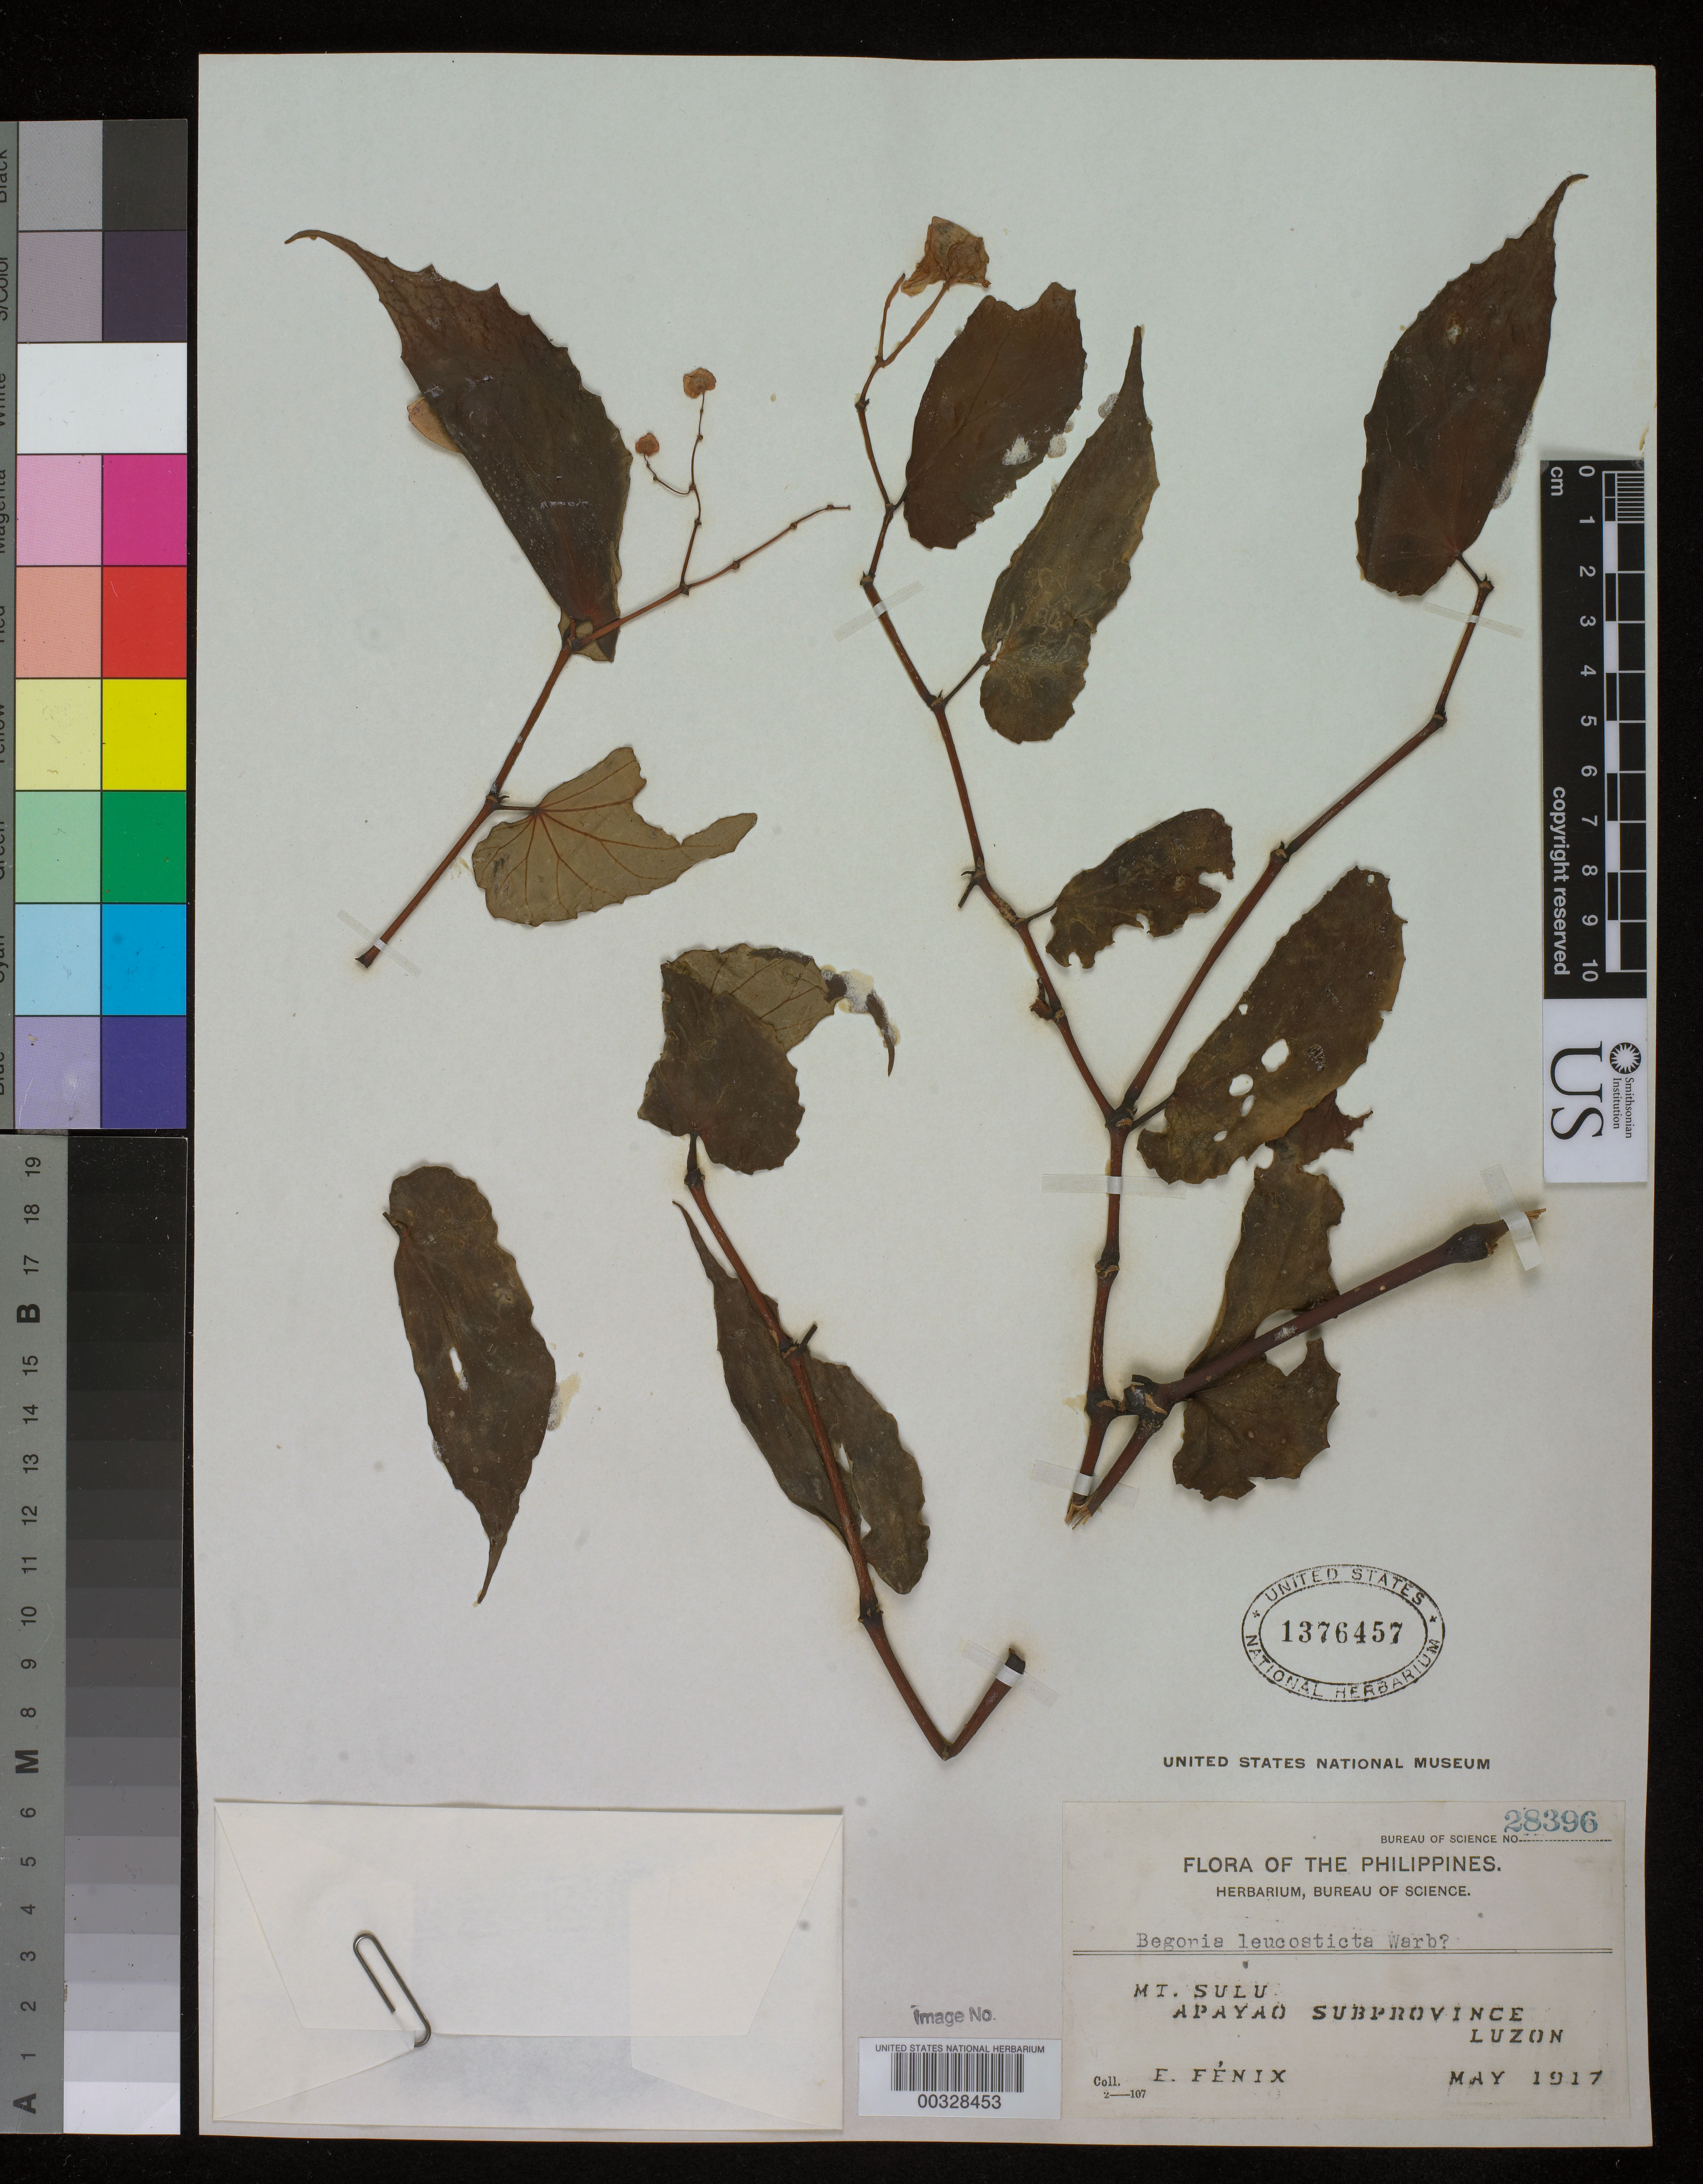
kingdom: Plantae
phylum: Tracheophyta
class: Magnoliopsida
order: Cucurbitales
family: Begoniaceae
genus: Begonia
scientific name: Begonia leucosticta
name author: Warb.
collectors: E. Fenix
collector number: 28396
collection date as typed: May 1917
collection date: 1917-05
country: Philippines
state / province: Cordillera (Administrative Region)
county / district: Apayao / Kalinga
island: Luzon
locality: Mt. sulu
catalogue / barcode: US 1376457